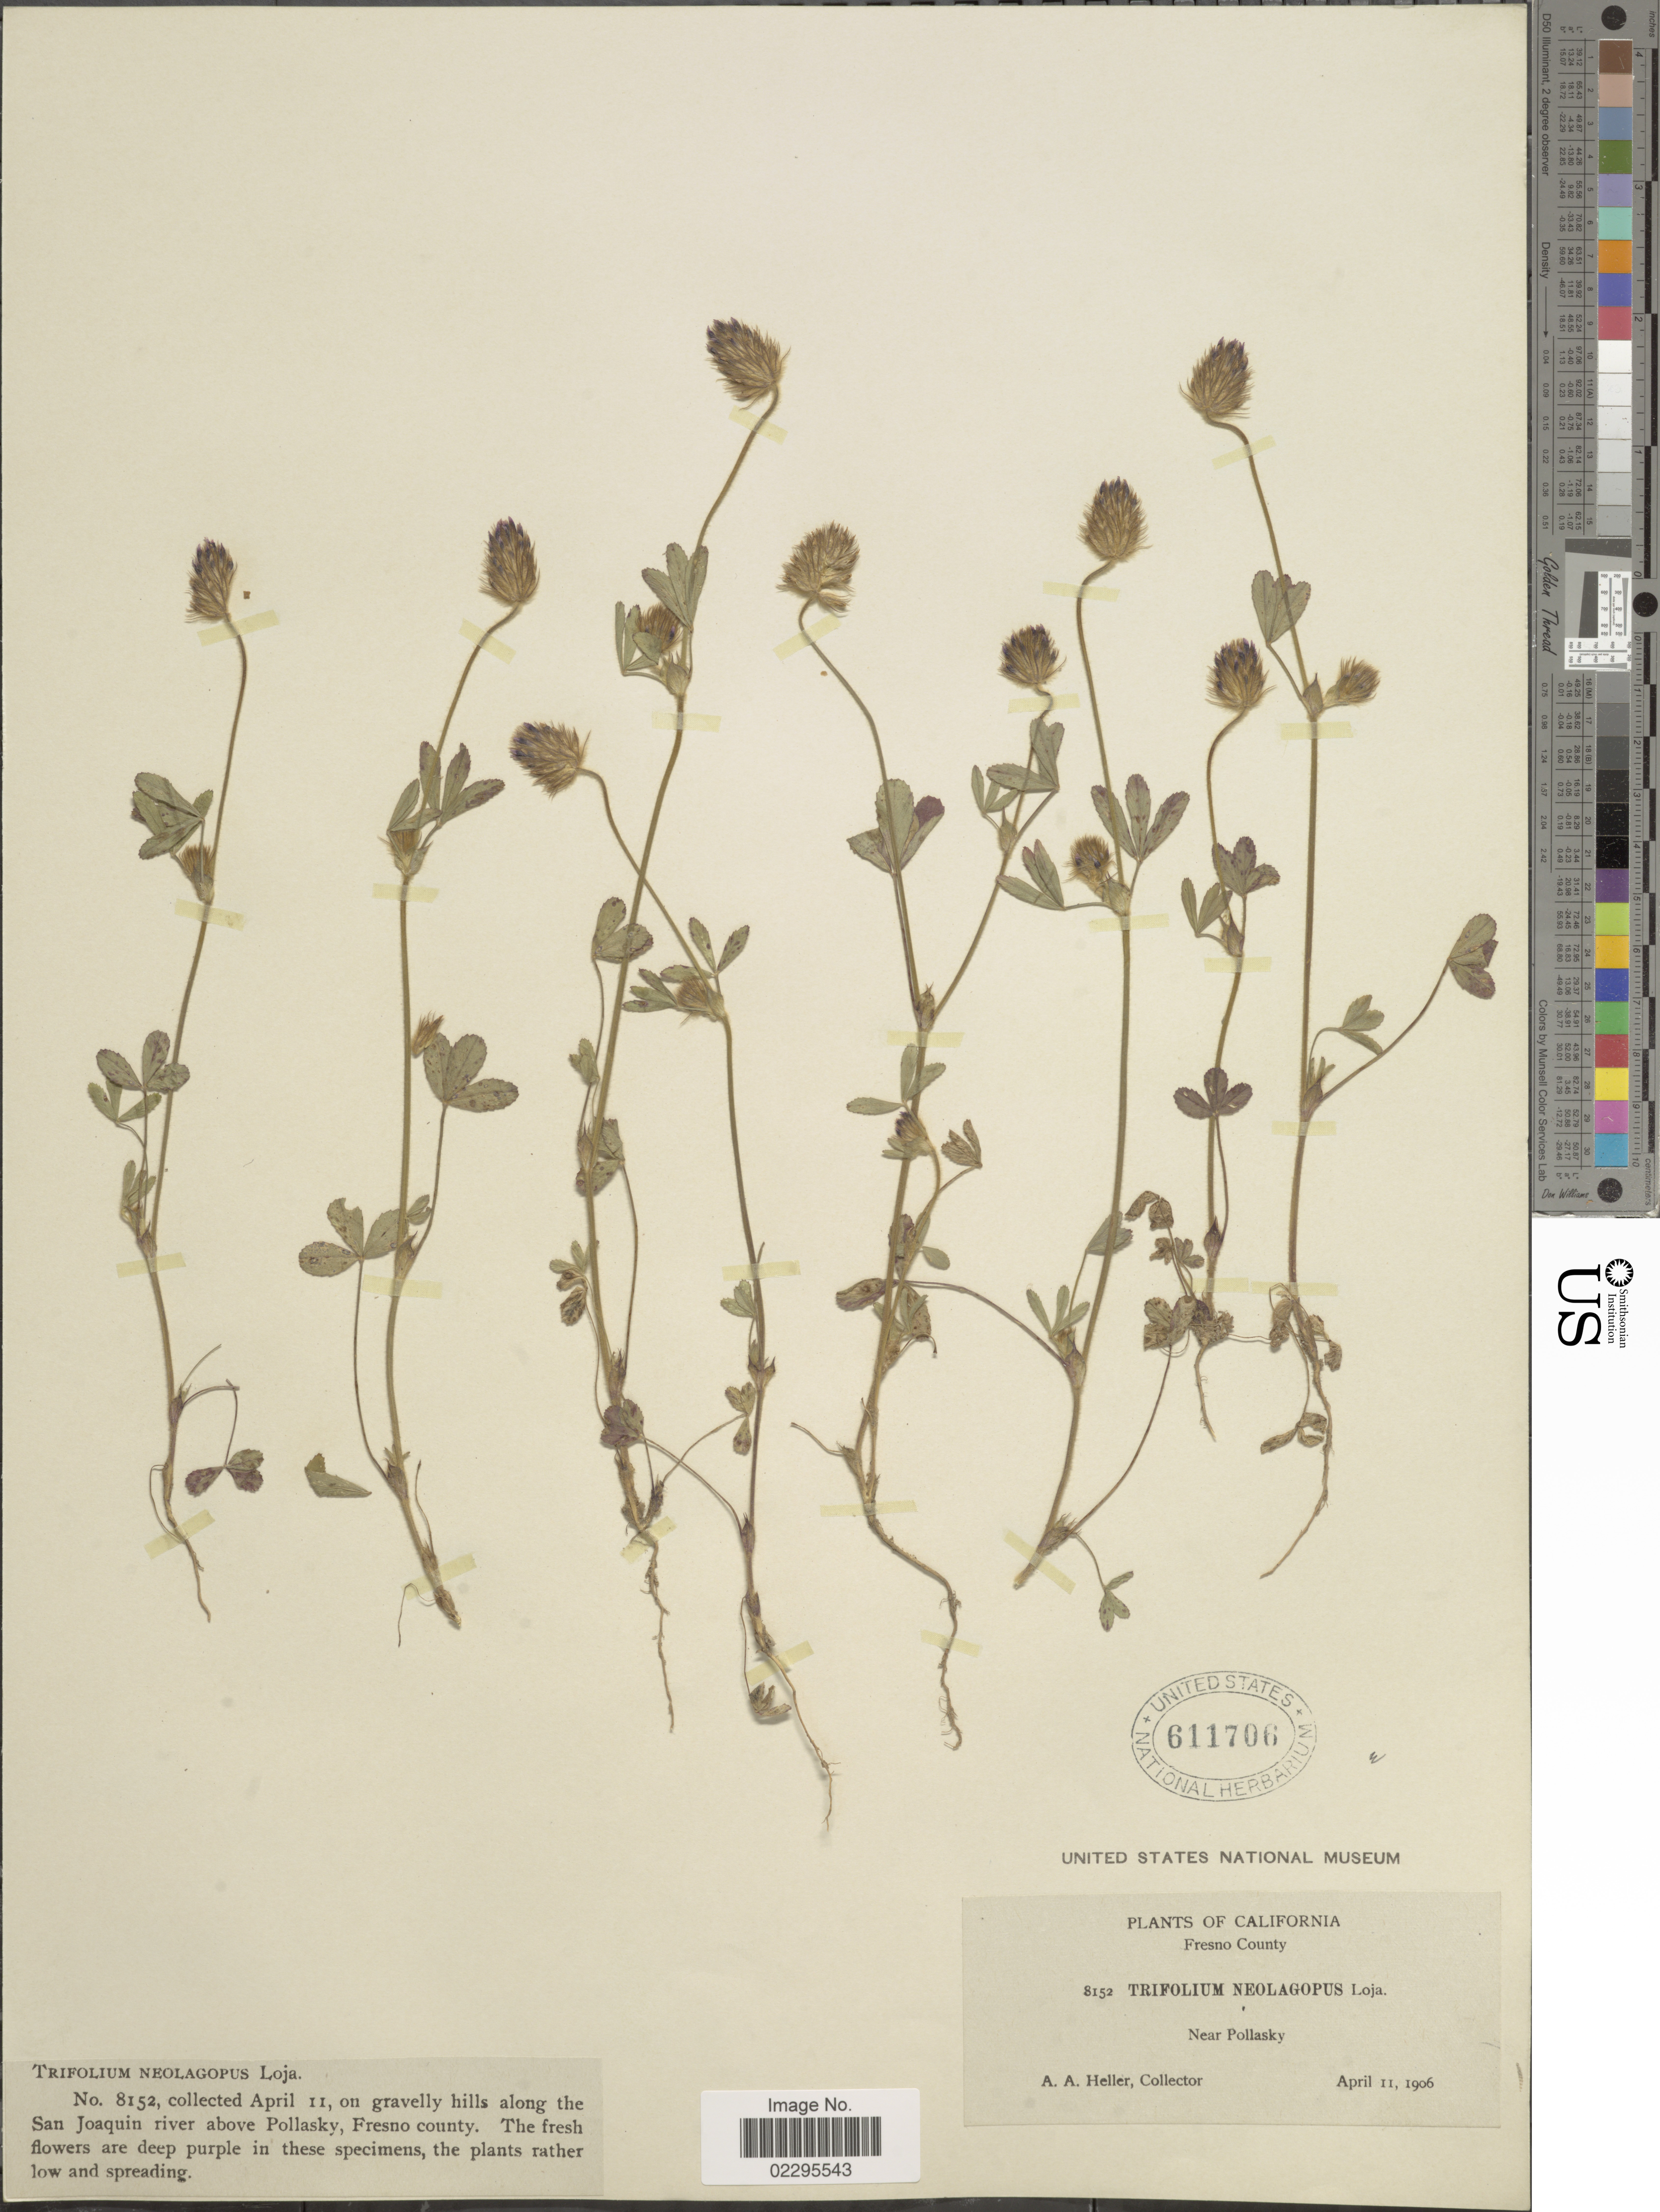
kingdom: Plantae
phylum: Tracheophyta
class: Magnoliopsida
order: Fabales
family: Fabaceae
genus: Trifolium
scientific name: Trifolium albopurpureum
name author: Torr. & A. Gray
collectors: A. A. Heller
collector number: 8152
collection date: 1906-04-11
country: United States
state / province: California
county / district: Fresno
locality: Fresno County. along the San Joaquin river above Pollasky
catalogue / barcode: US 611706